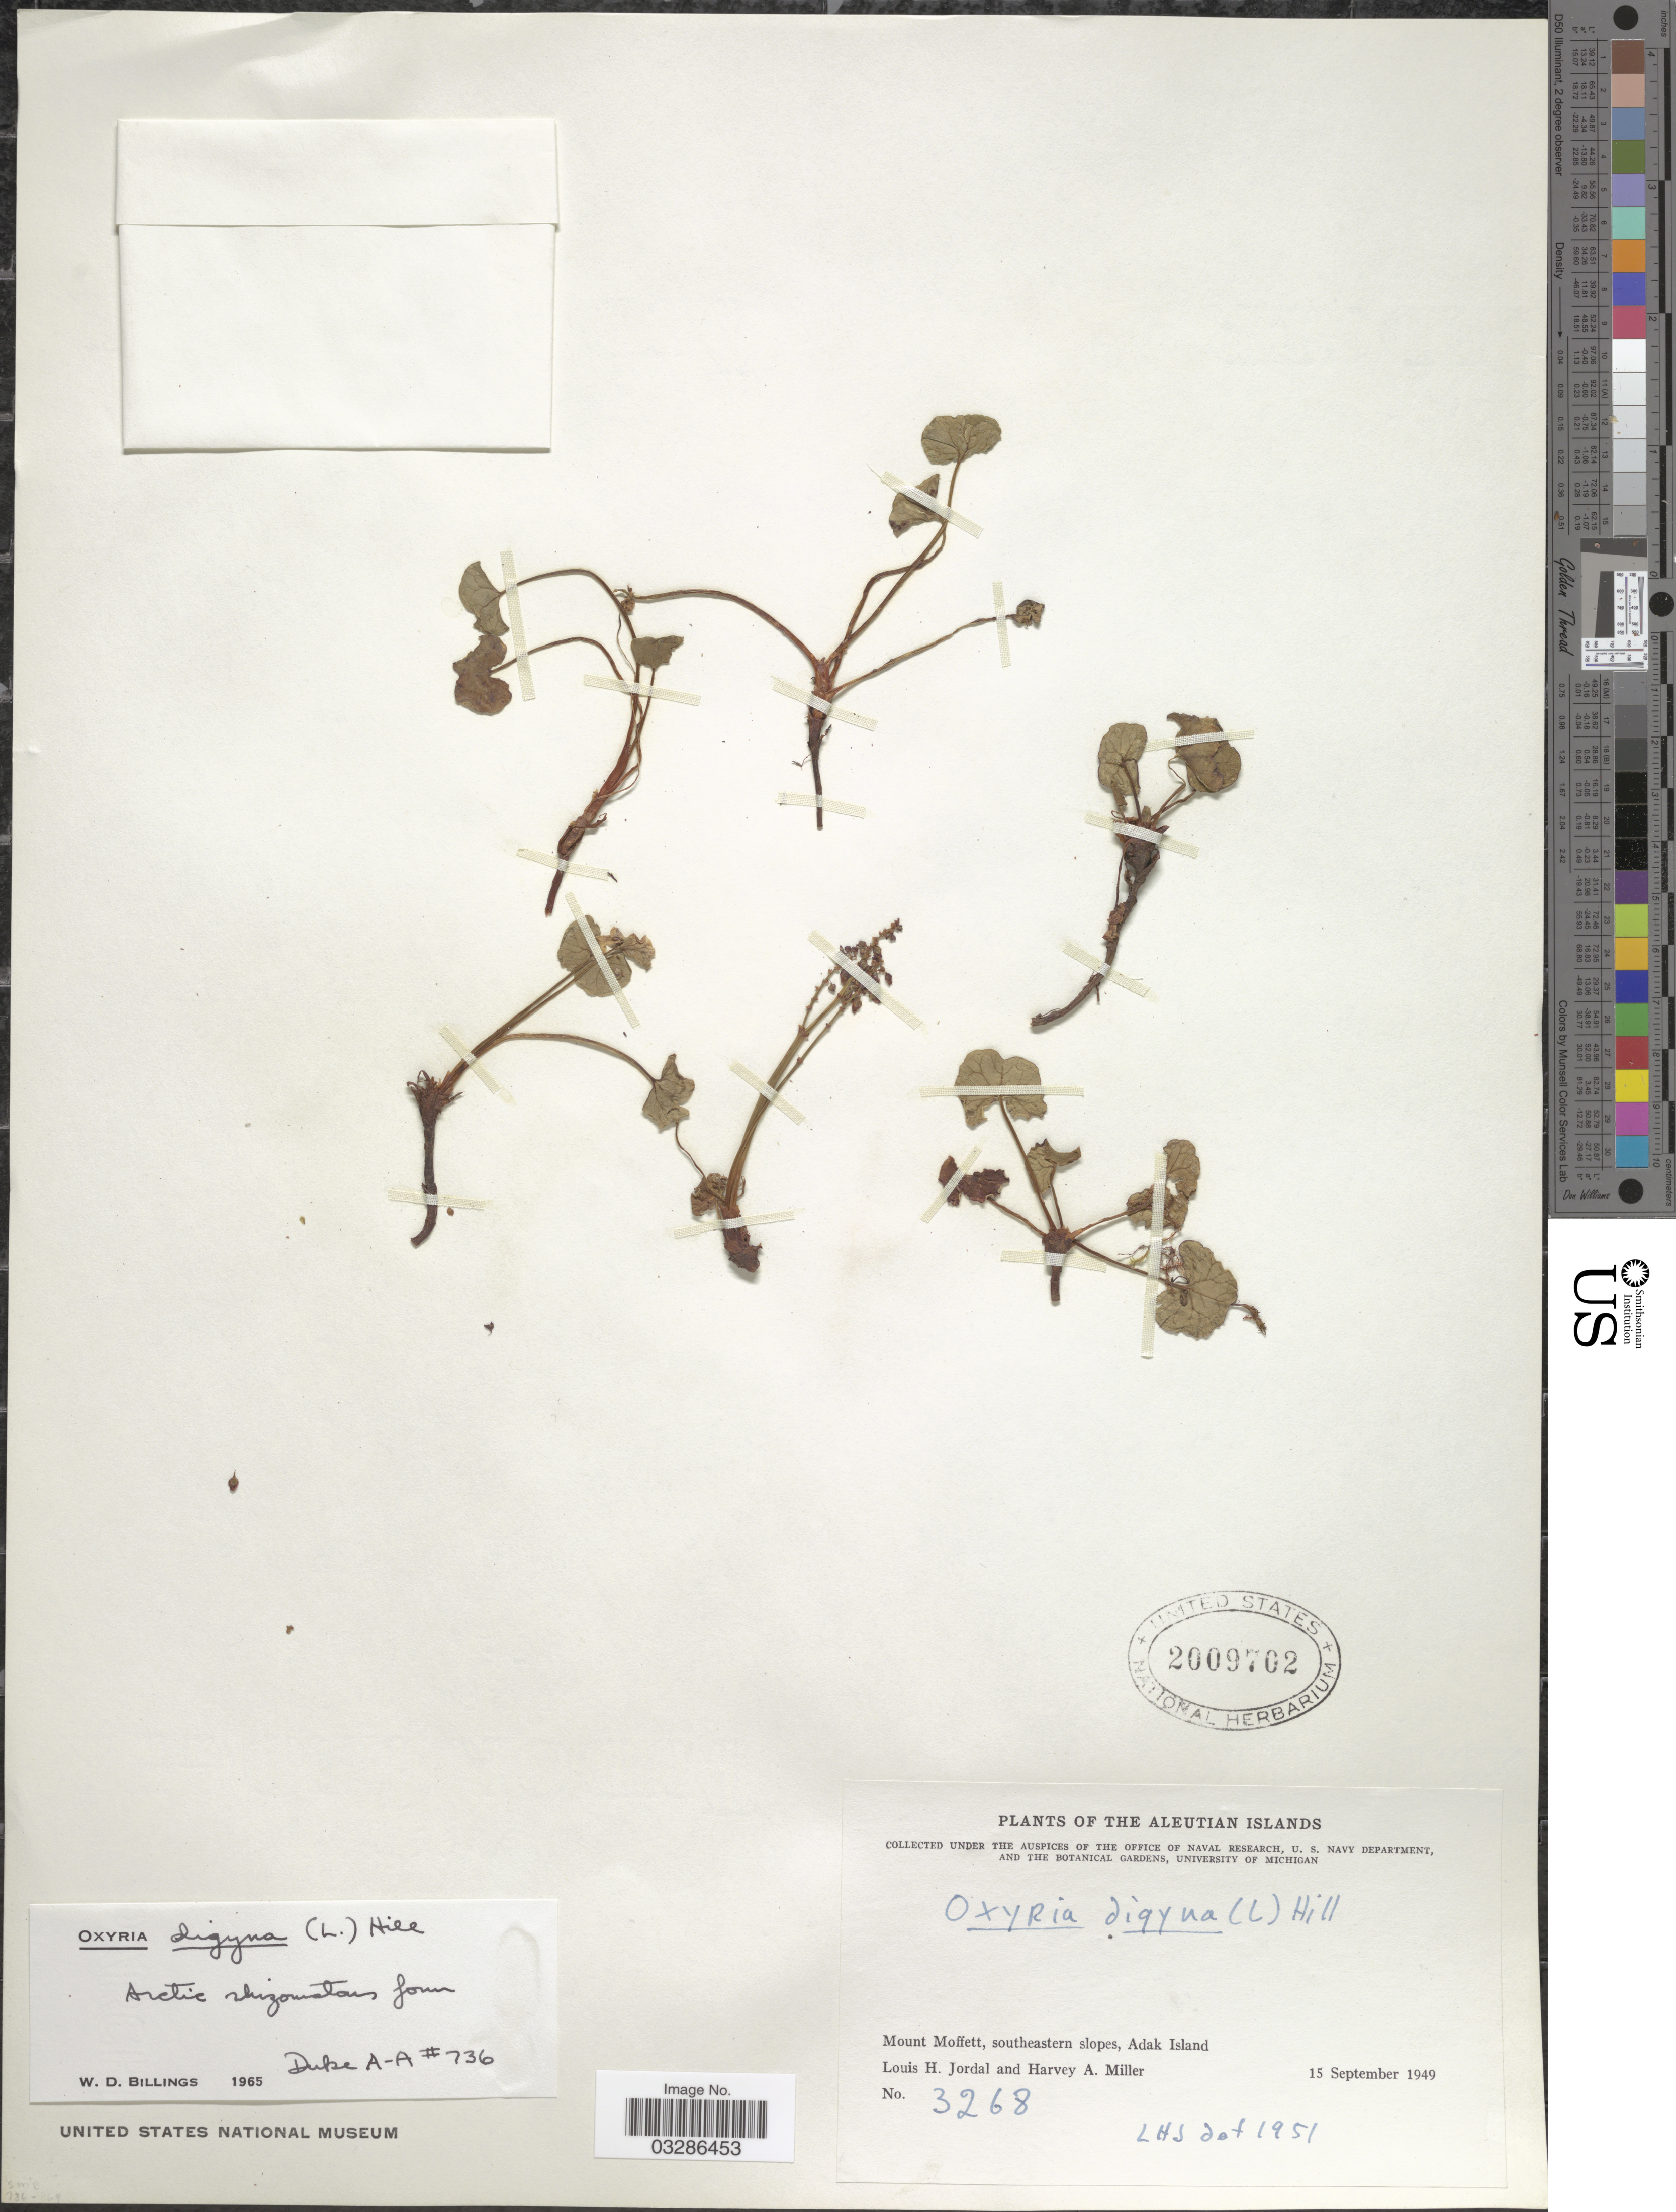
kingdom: Plantae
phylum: Tracheophyta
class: Magnoliopsida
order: Caryophyllales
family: Polygonaceae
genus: Oxyria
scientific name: Oxyria digyna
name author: (L.) Hill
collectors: L. Jordal & H. A. Miller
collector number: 3268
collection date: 1949-09-15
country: United States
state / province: Alaska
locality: The Aleutian Islands. Mount Moffett, southeastern slopes, Adak Island.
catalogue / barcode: US 2009702